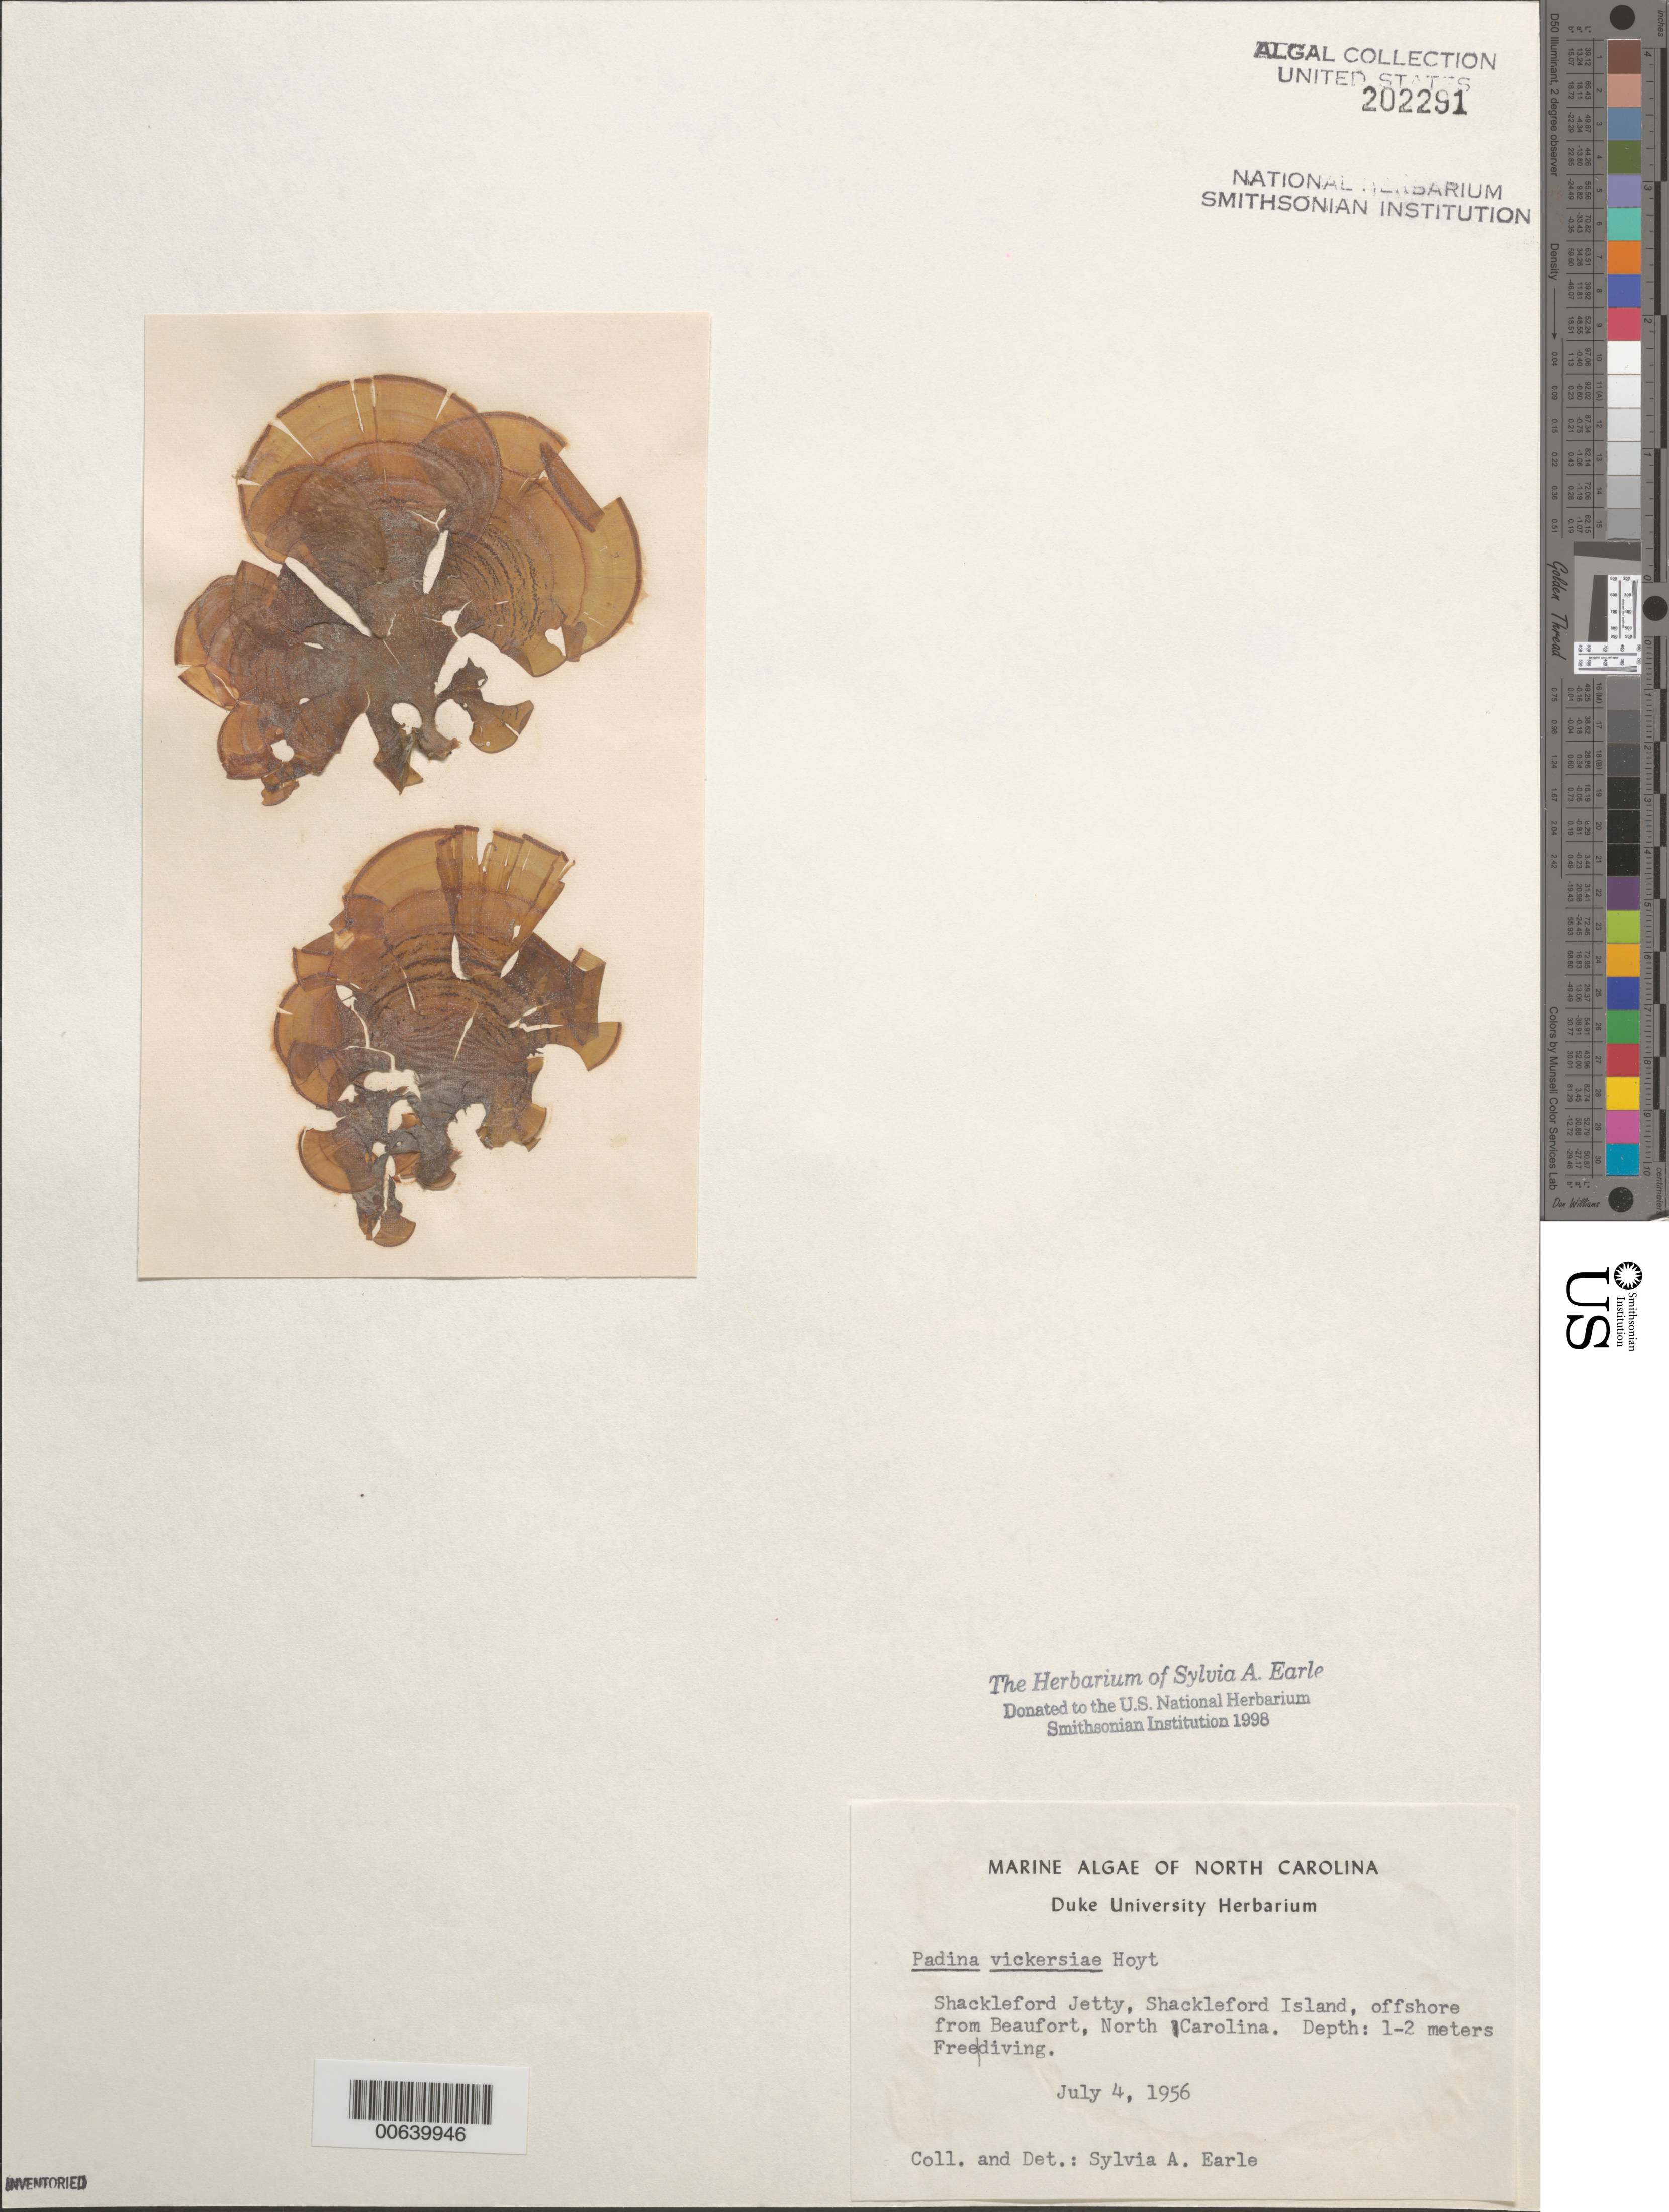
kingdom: Chromista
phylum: Ochrophyta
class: Phaeophyceae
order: Dictyotales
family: Dictyotaceae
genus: Padina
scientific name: Padina gymnospora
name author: (Kütz.) O.G. Sond.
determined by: Algae name updating Project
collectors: S. A. Earle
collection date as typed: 04 Jul 1956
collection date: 1956-07-04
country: United States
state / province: North Carolina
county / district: Carteret County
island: Shackleford Island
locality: Shackleford Jetty, off Beaufort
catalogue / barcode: US 202291